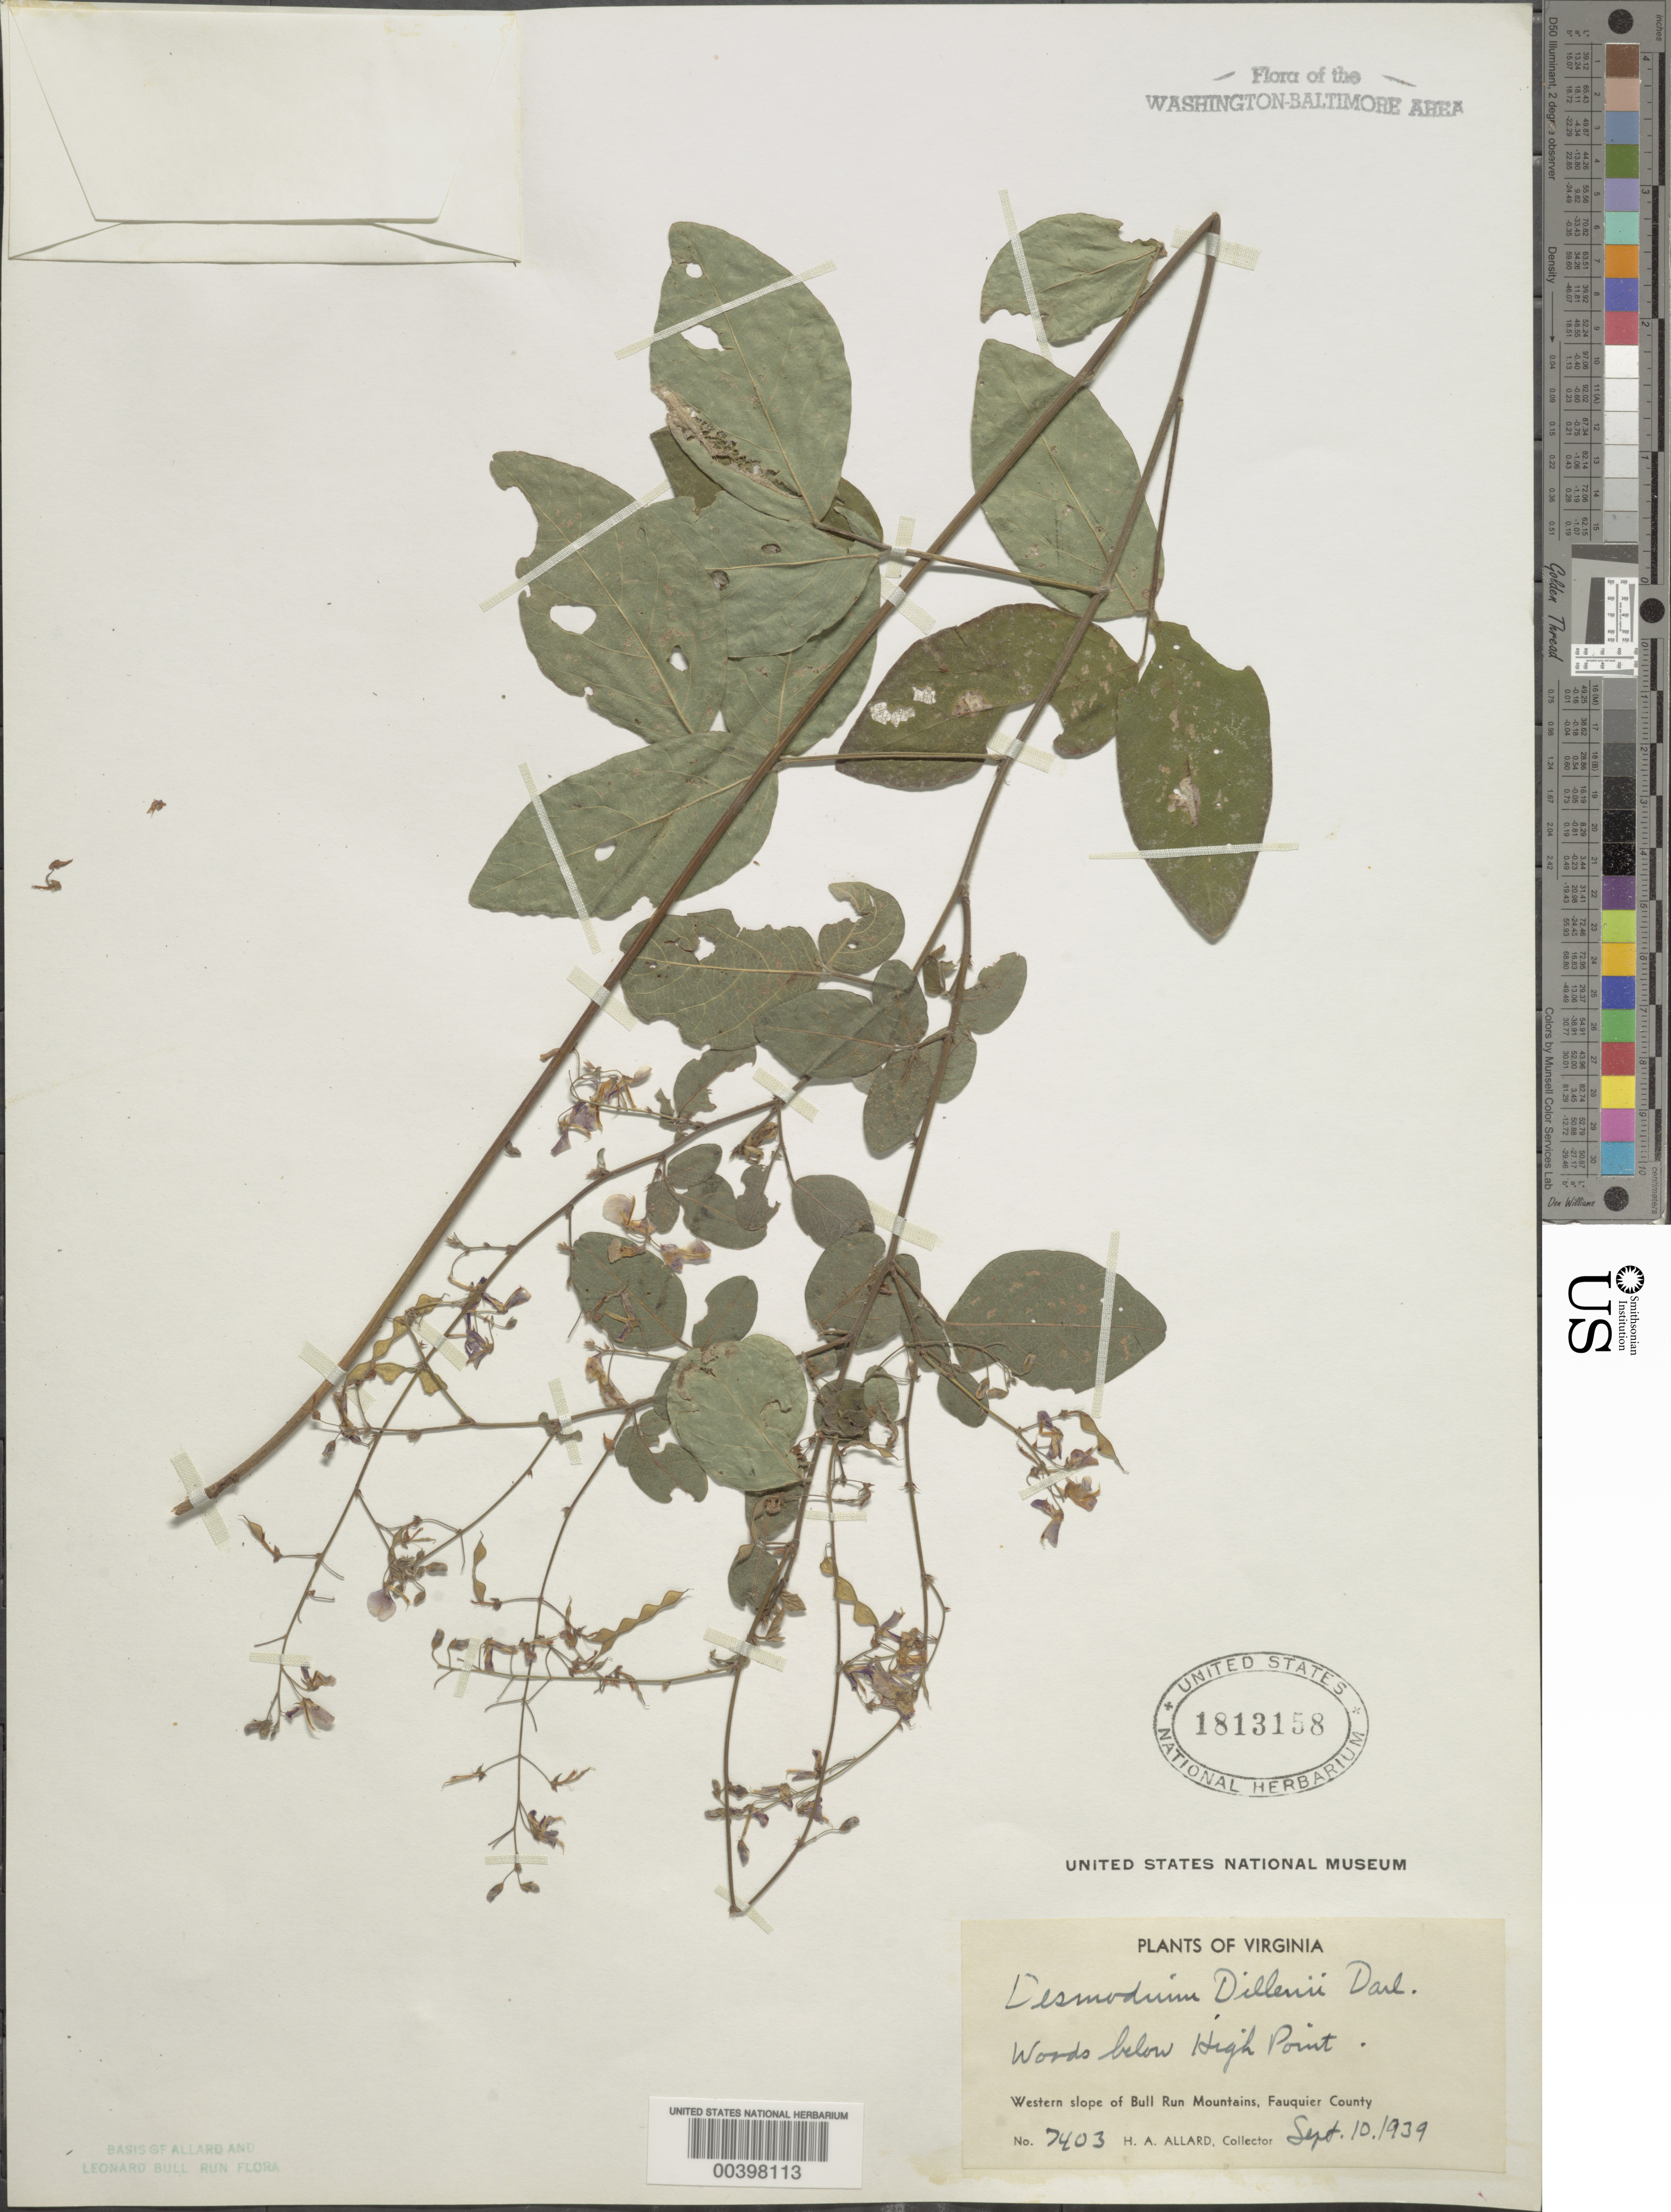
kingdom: Plantae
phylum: Tracheophyta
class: Magnoliopsida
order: Fabales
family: Fabaceae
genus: Desmodium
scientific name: Desmodium glabellum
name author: (Michx.) DC.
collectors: H. A. Allard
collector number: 7403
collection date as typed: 10 Sep 1939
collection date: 1939-09-10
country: United States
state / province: Virginia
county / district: Fauquier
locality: Below High Point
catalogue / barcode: US 1813158